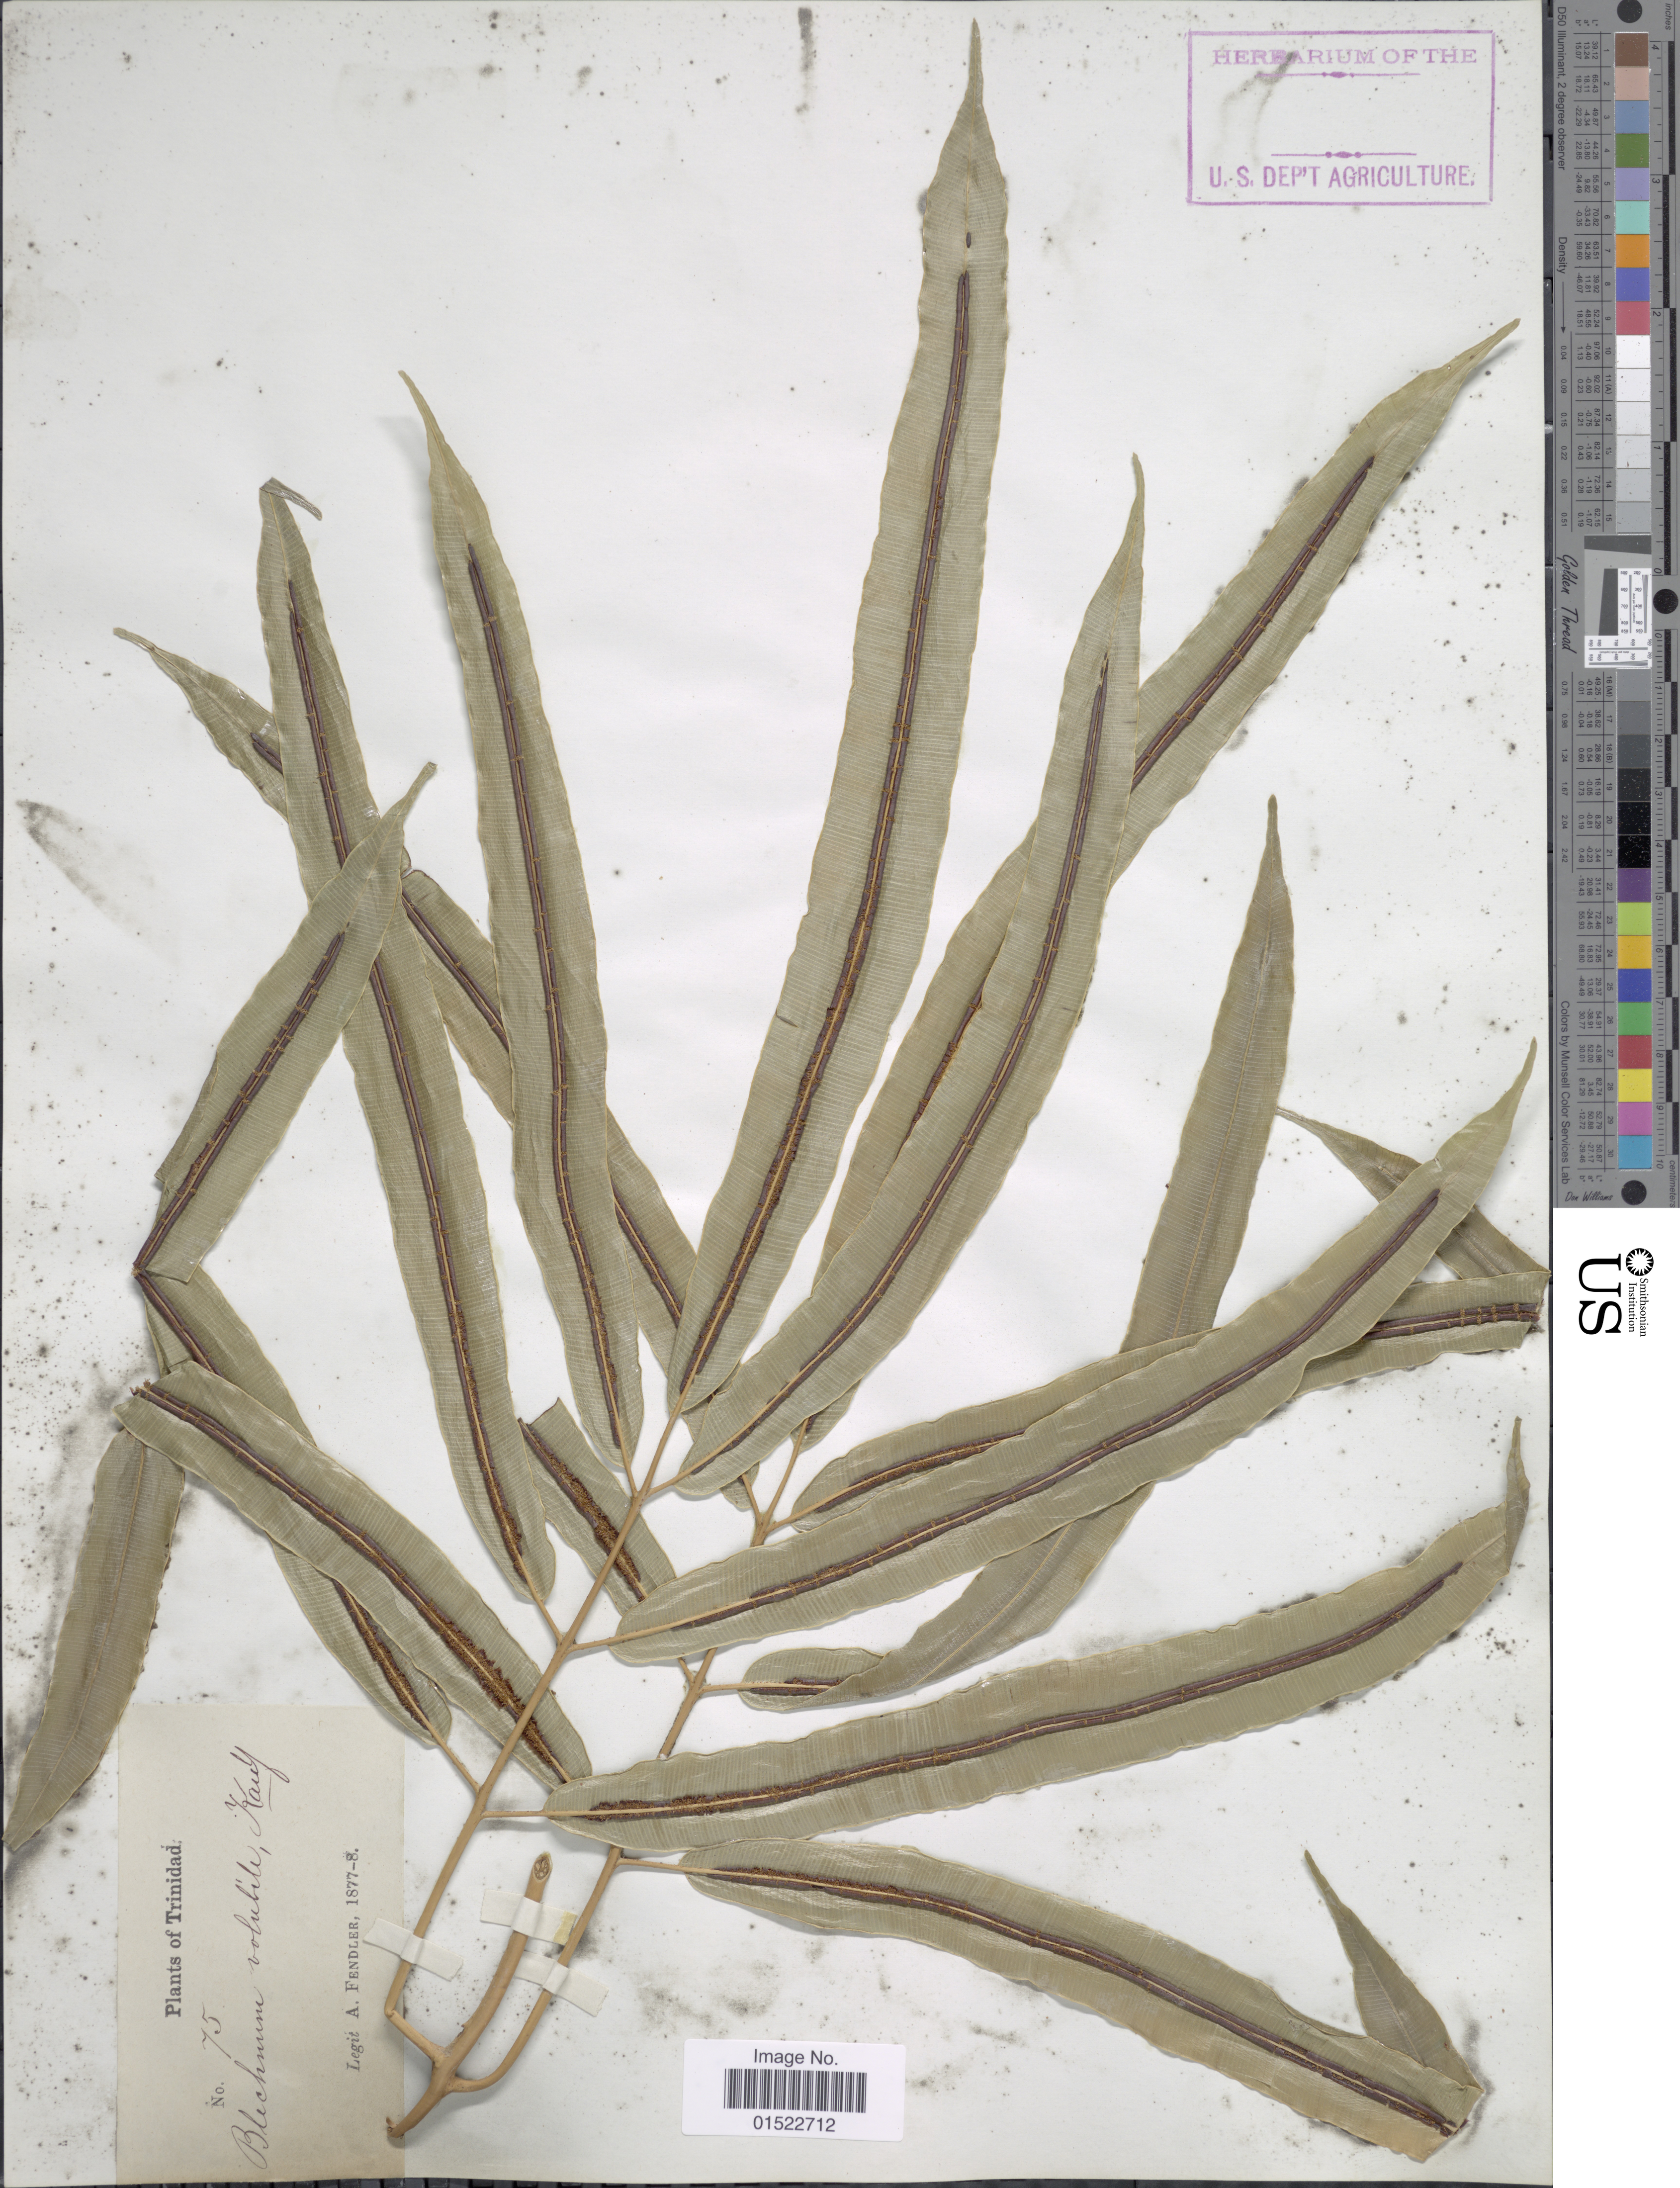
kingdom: Plantae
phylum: Tracheophyta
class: Polypodiopsida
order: Polypodiales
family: Blechnaceae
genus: Salpichlaena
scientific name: Salpichlaena volubilis subsp. volubilis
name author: (Kaulf.) J. Sm.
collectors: A. Fendler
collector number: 75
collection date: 1877/1878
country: Trinidad and Tobago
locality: Trinidad